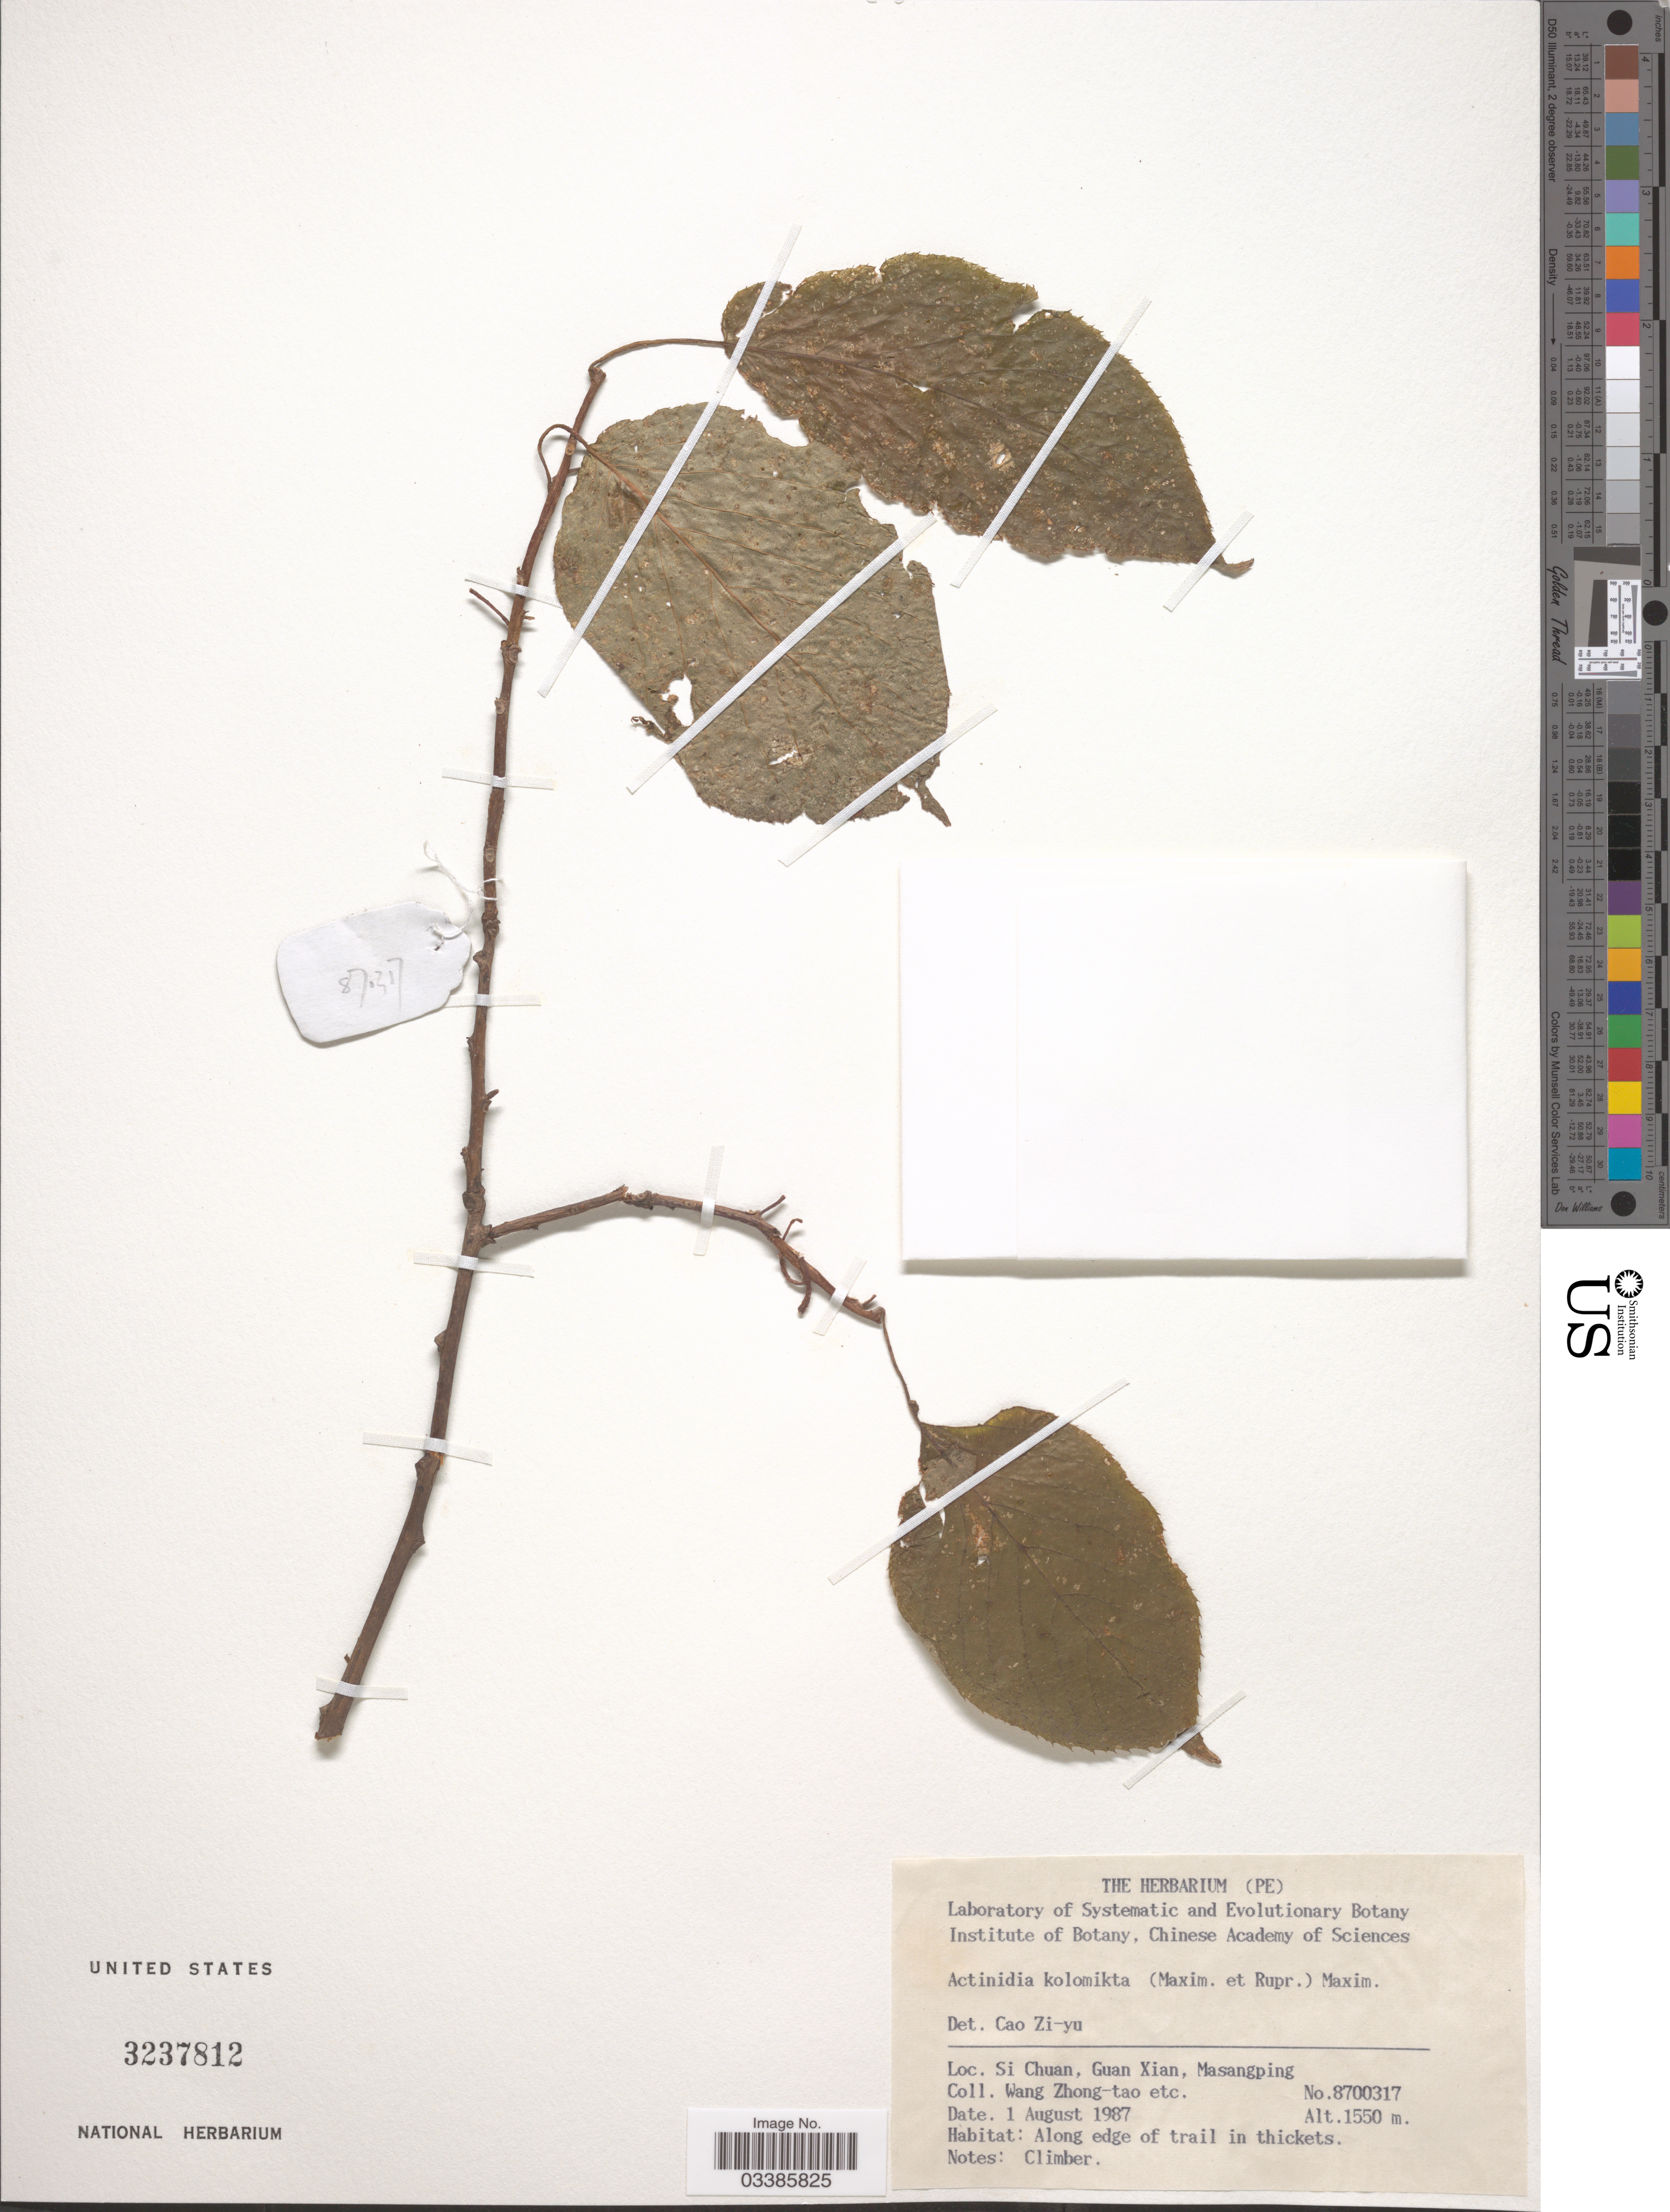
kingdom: Plantae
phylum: Tracheophyta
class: Magnoliopsida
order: Ericales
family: Actinidiaceae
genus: Actinidia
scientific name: Actinidia kolomikta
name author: (Rupr. & Maxim.) Maxim.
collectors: W. Zhong-Tao & et al.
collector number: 8700317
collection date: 1987-08-01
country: China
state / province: Sichuan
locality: Si Chuan, Guan Xian, Masangping.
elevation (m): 1550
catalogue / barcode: US 3237812